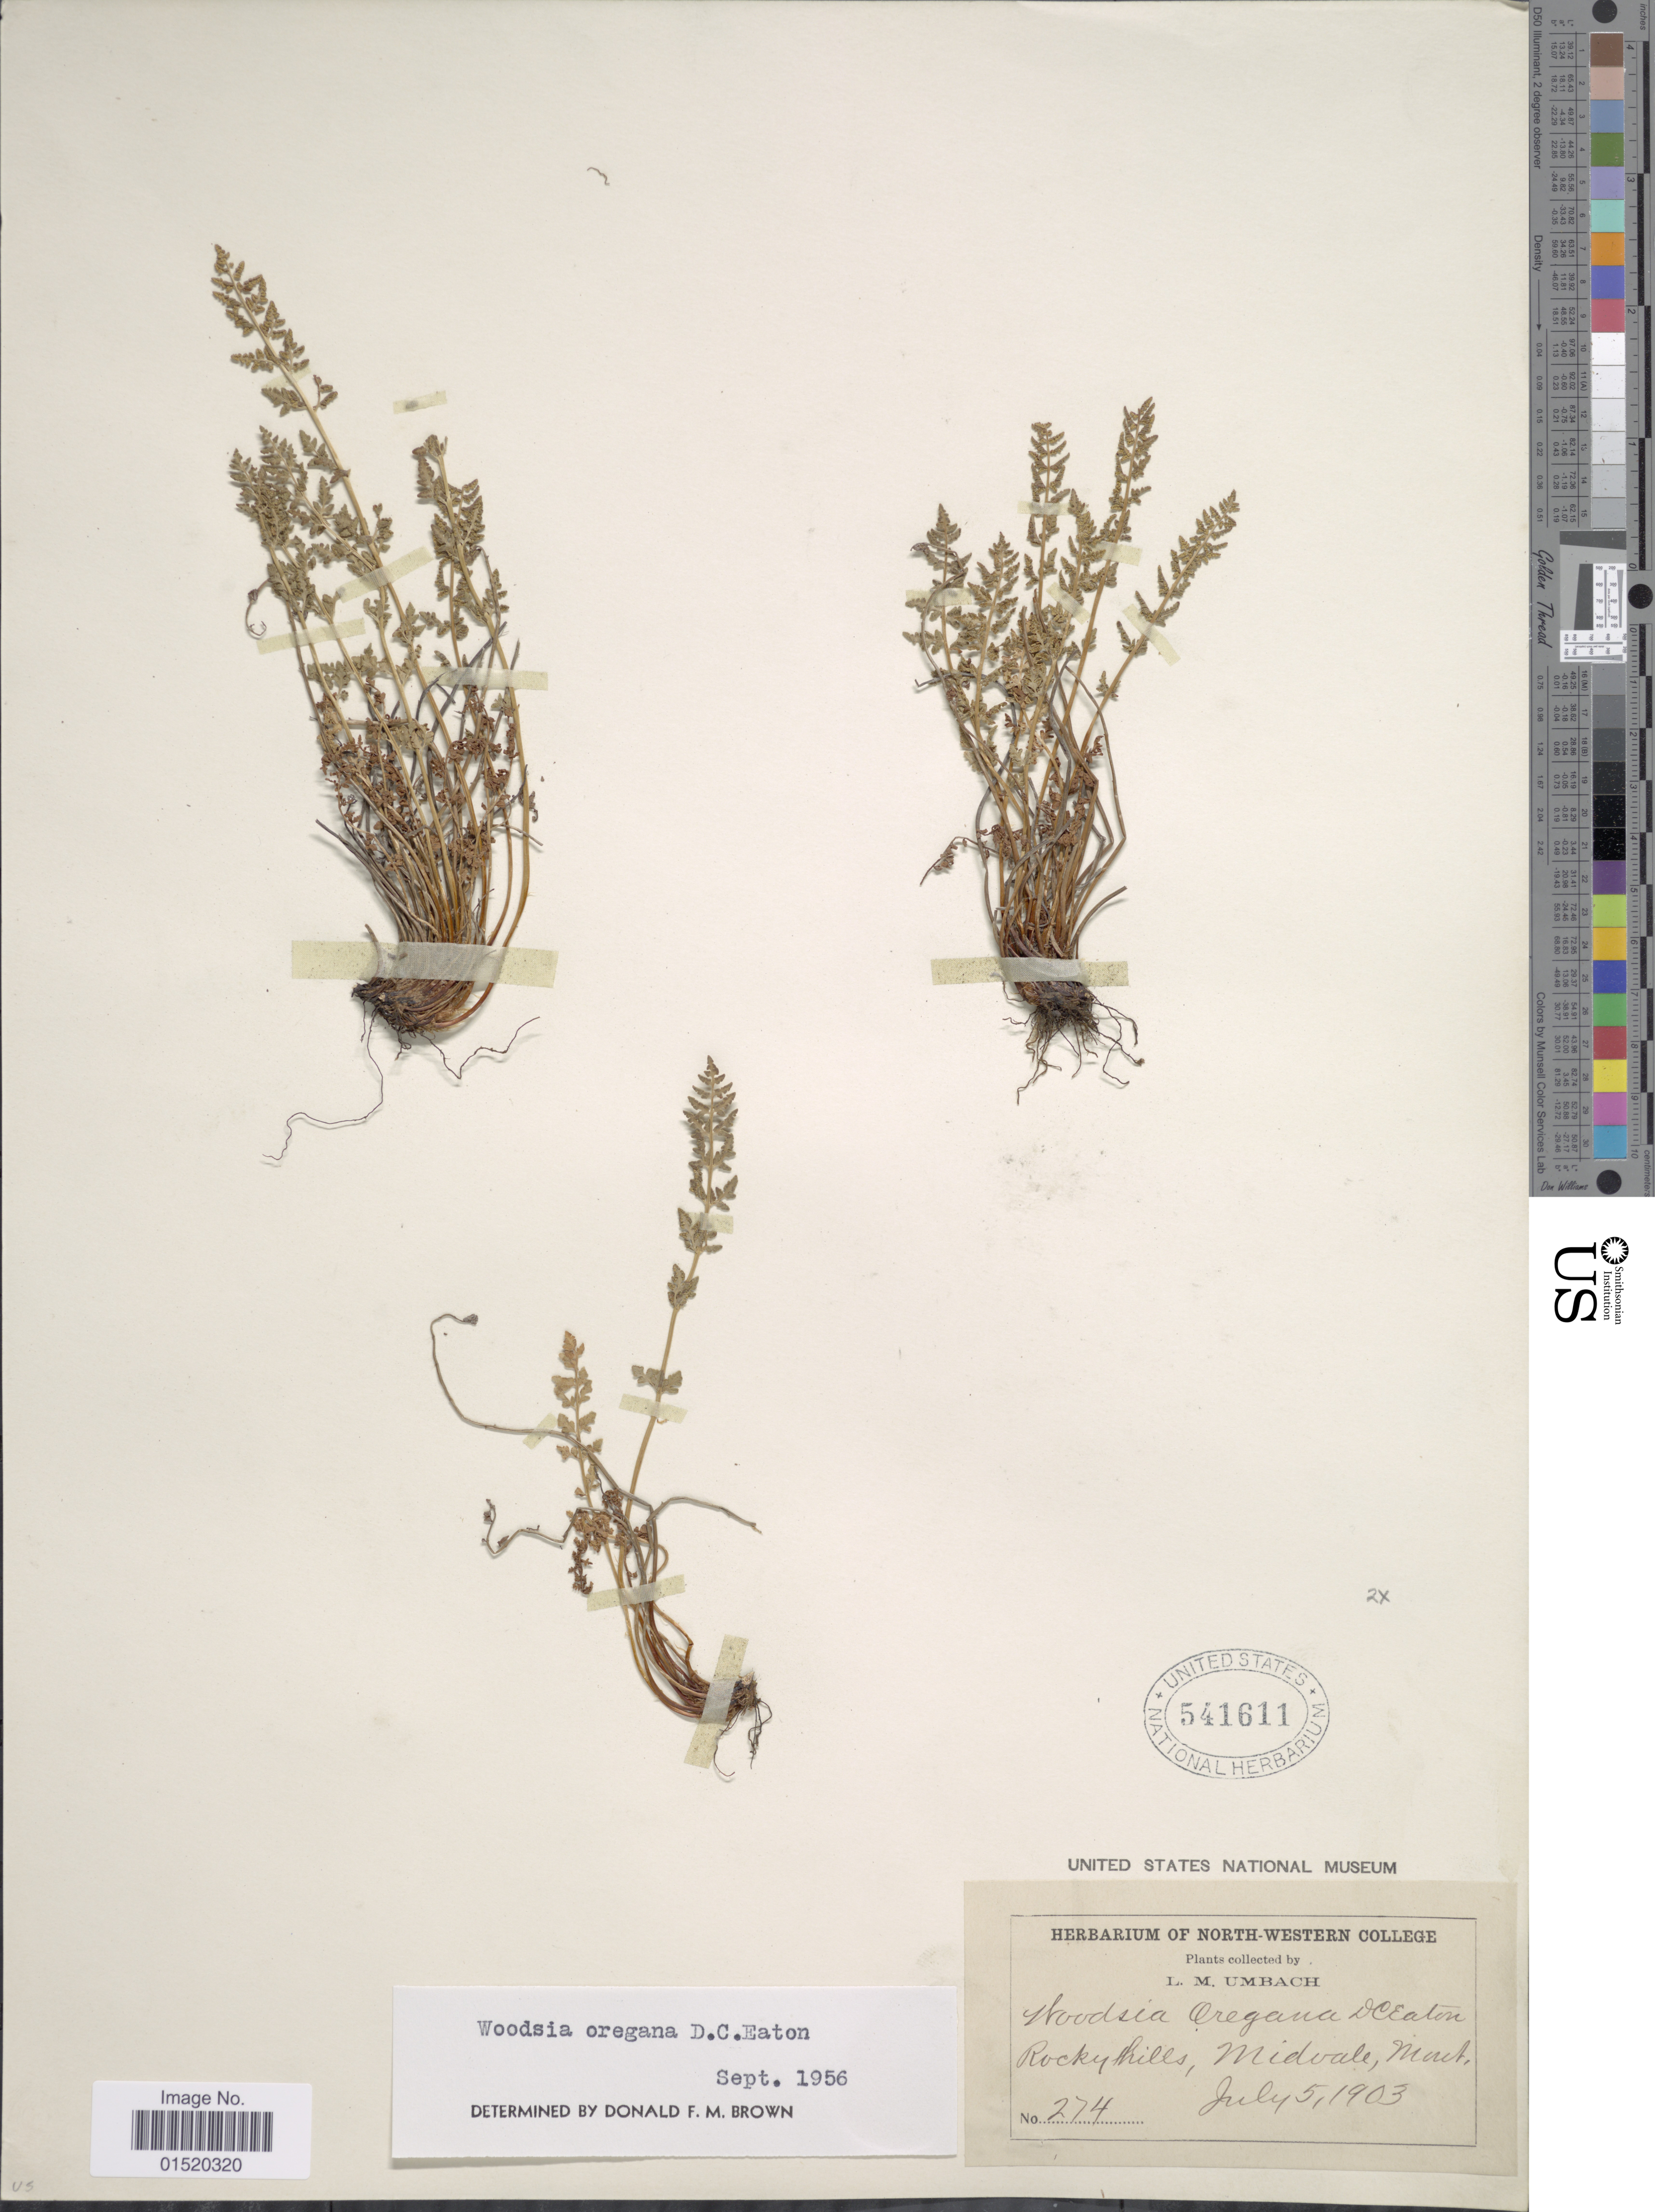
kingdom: Plantae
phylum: Tracheophyta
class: Polypodiopsida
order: Polypodiales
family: Woodsiaceae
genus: Woodsia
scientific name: Woodsia oregana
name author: D.C. Eaton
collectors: L. M. Umbach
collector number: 274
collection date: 1903-07-05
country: United States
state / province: Montana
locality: Rocky hills, Midvale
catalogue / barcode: US 541611